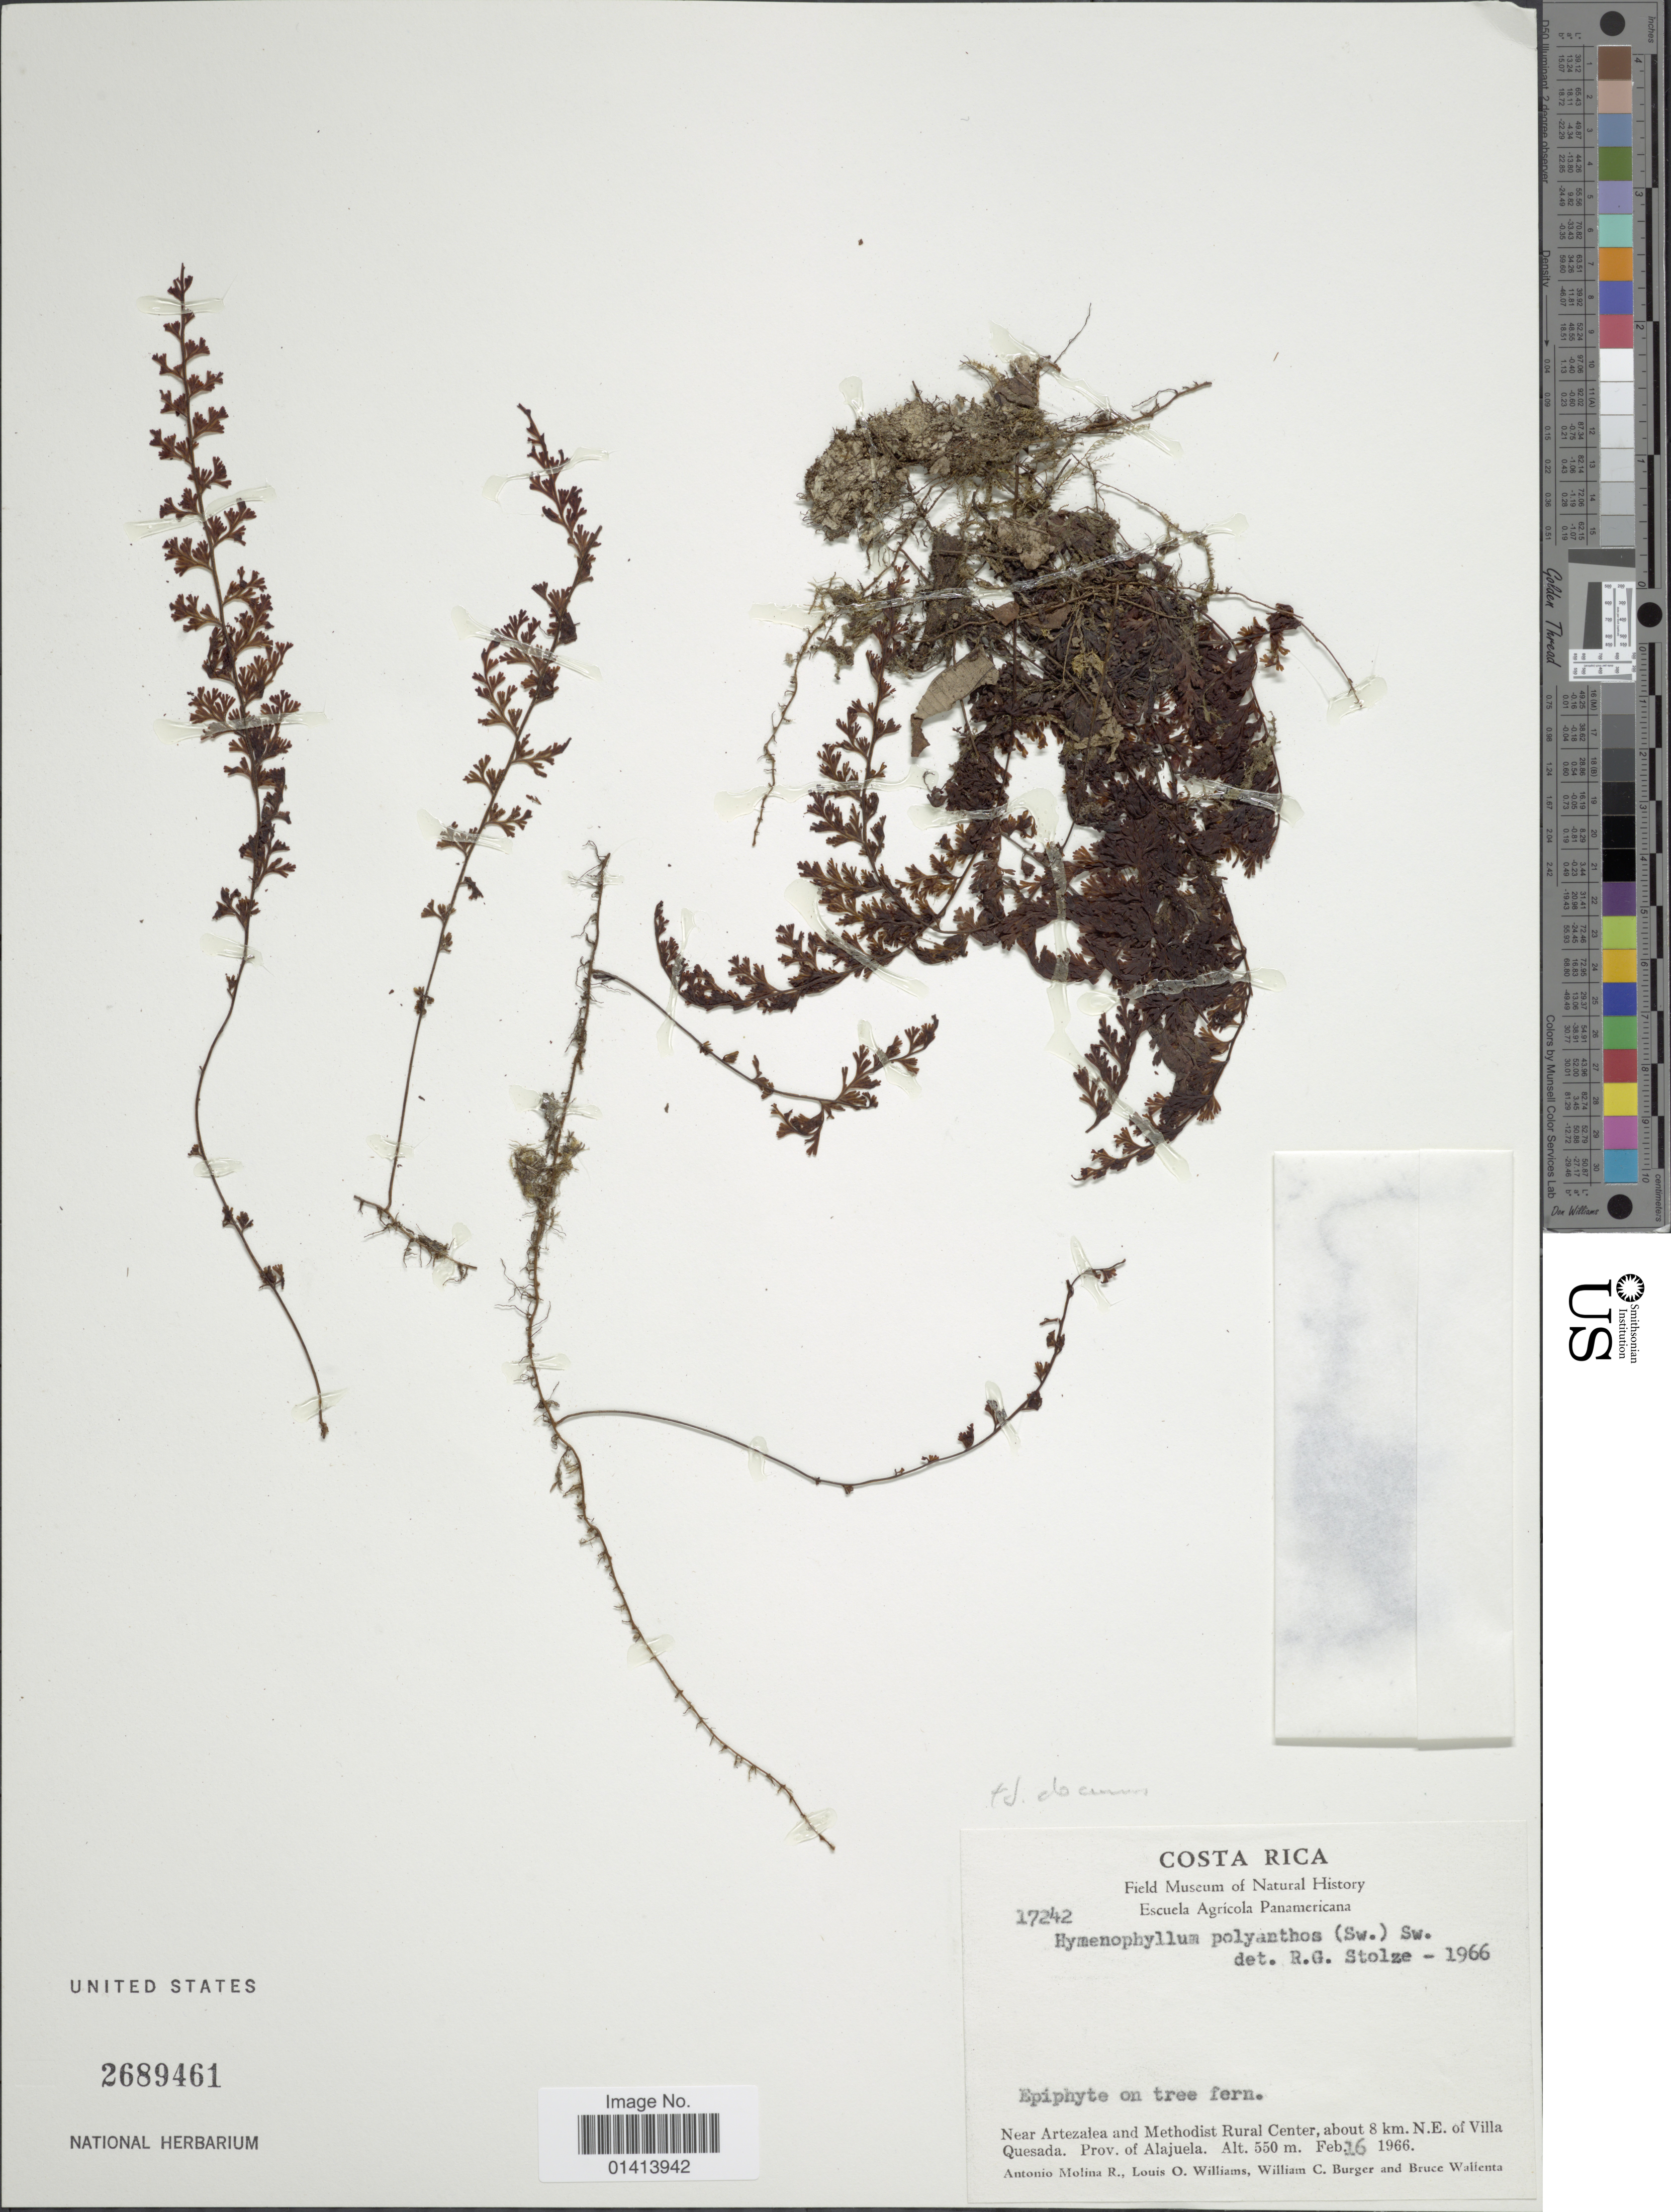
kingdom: Plantae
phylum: Tracheophyta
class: Polypodiopsida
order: Hymenophyllales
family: Hymenophyllaceae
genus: Hymenophyllum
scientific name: Hymenophyllum decurrens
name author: (Jacq.) Sw.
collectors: A. Molina R., L. O. Williams, W. Burger & B. Wallenta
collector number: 17242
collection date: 1966-02-16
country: Costa Rica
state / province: Alajuela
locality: Near Artezalea and Methodist Rural Center, about 8 km. N.E. of Villa Quesada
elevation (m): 550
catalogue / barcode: US 2689461